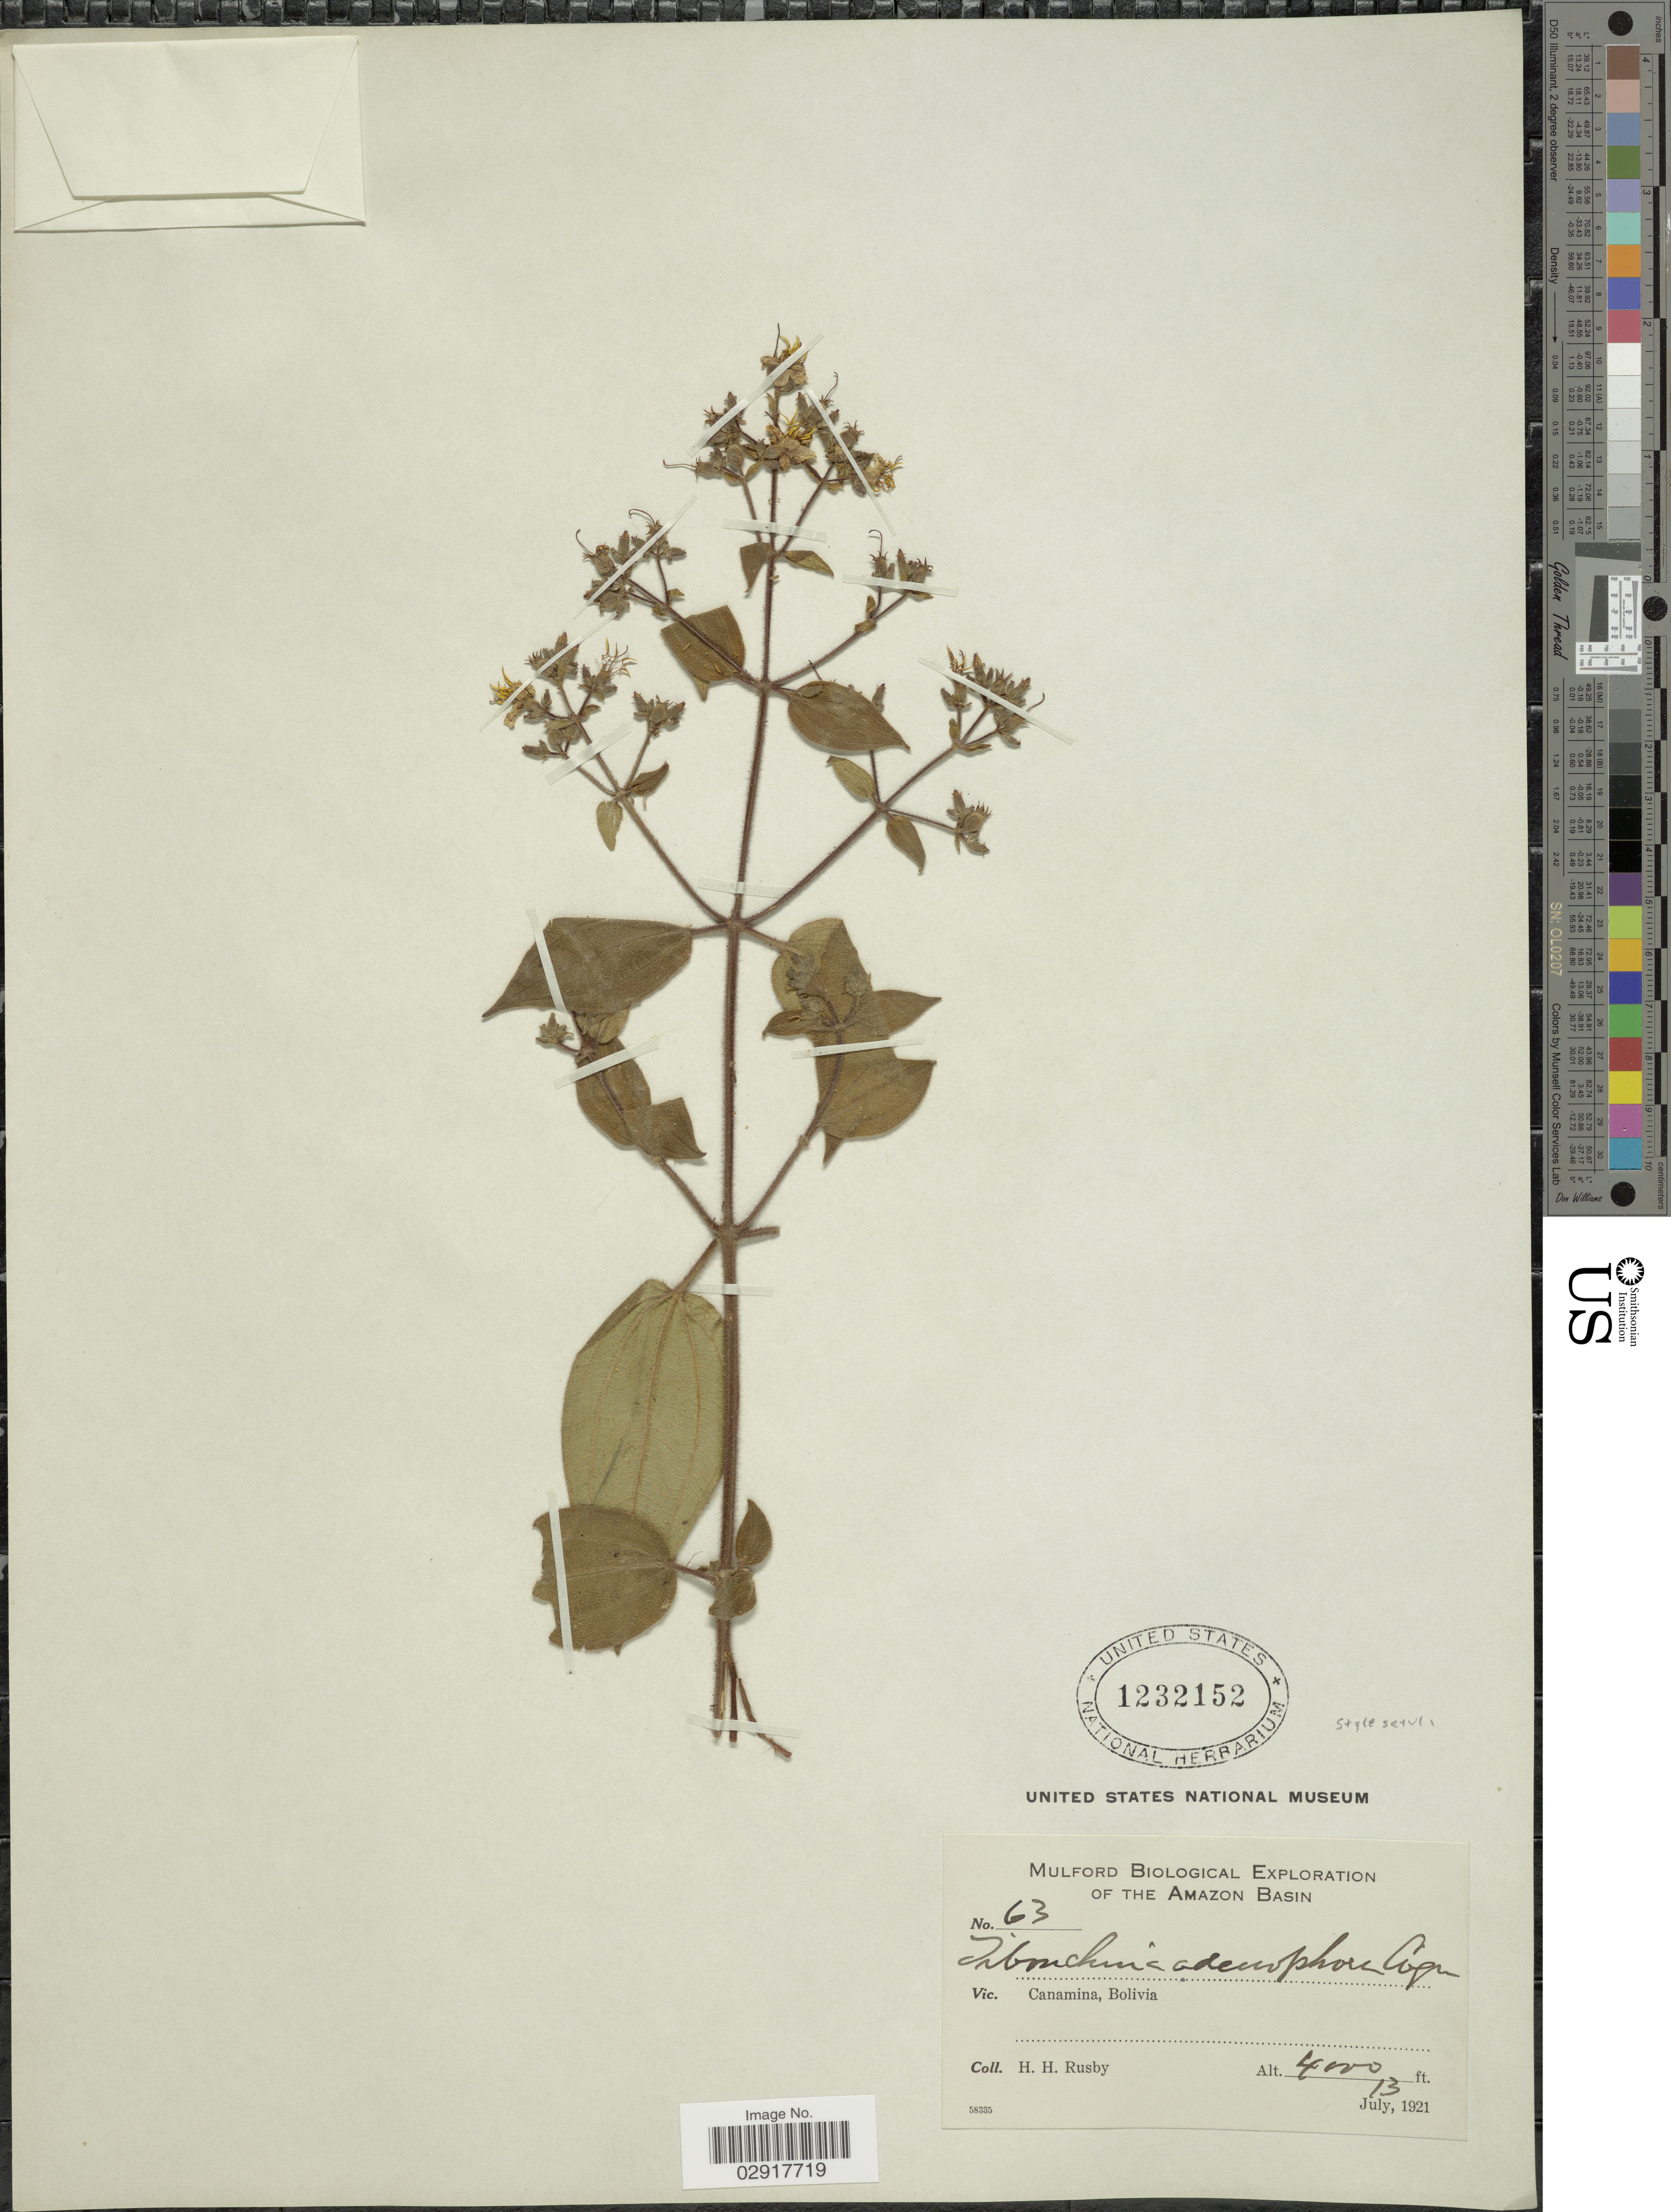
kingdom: Plantae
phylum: Tracheophyta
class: Magnoliopsida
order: Myrtales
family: Melastomataceae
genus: Chaetogastra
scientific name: Chaetogastra adenophora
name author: (Naudin) P.J.F. Guim. & Michelang.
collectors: H. H. Rusby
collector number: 63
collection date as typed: July 13, 1921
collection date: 1921-07-13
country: Bolivia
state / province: La Paz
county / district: Inquisivi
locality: Cañamina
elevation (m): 1219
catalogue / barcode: US 1232152